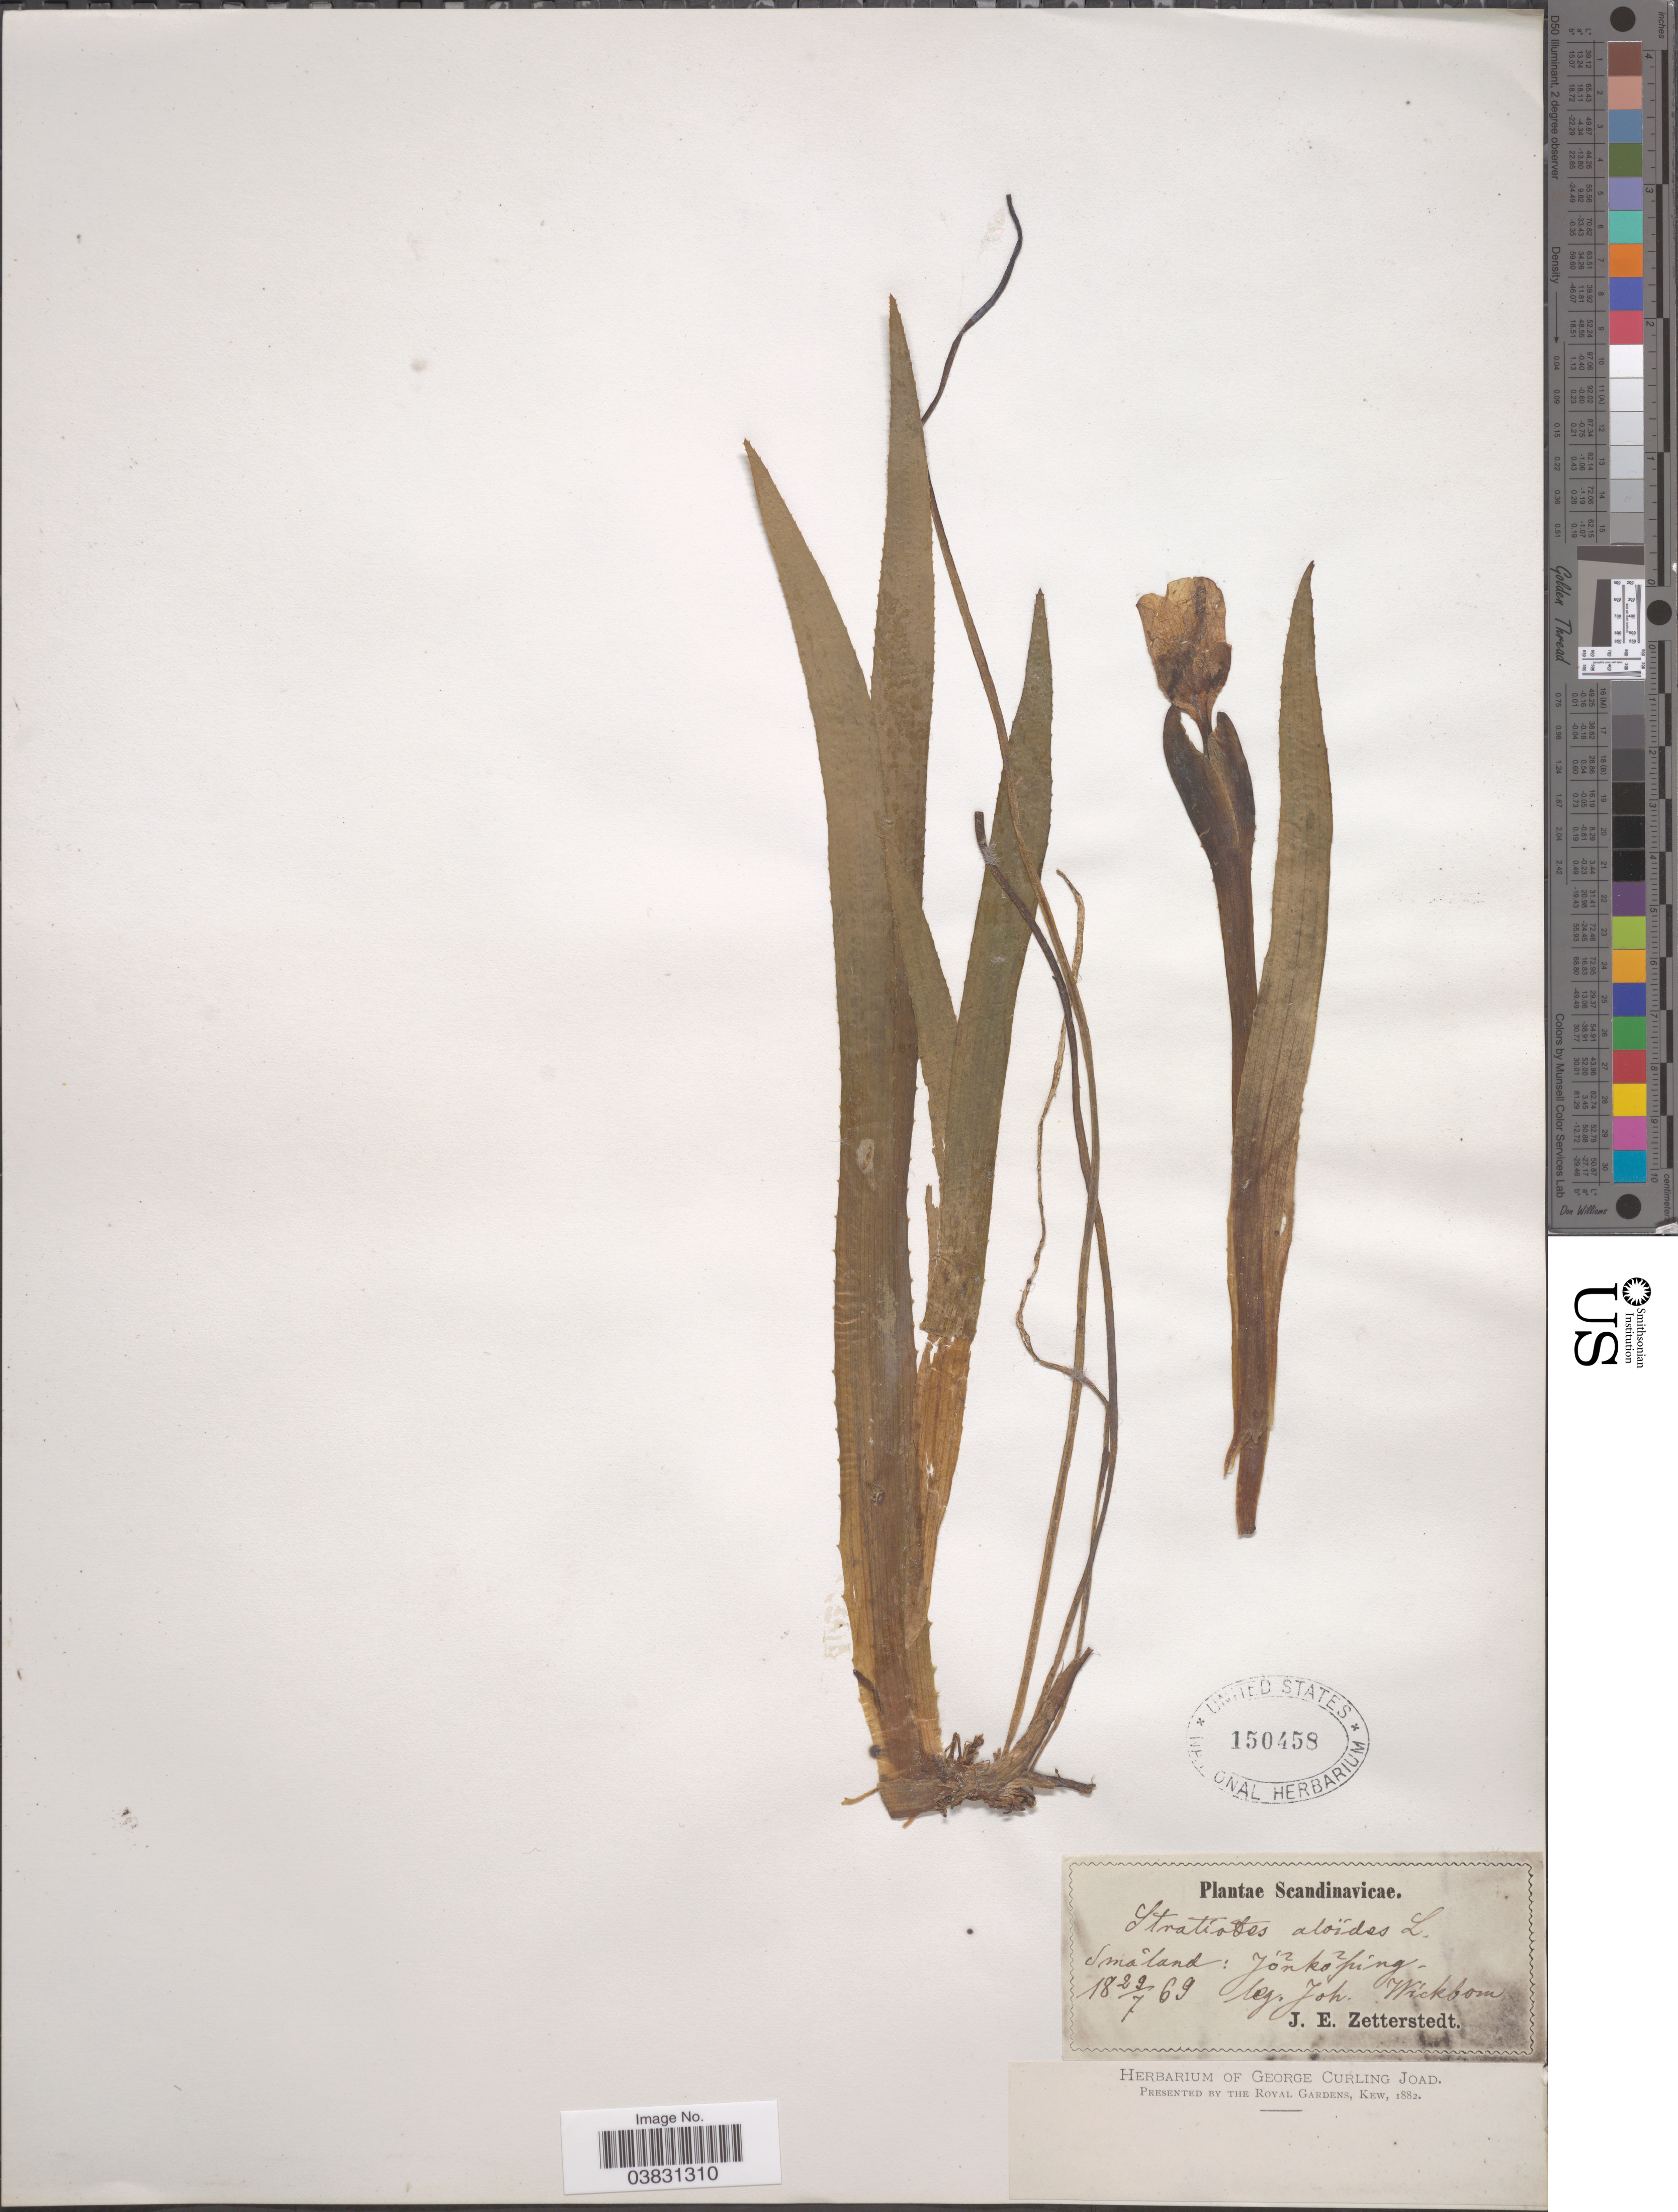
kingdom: Plantae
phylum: Tracheophyta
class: Liliopsida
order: Alismatales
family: Hydrocharitaceae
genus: Stratiotes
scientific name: Stratiotes aloides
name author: L.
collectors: J. Wickbom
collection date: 1869-07-29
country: Sweden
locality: Scandivanicae. Smăland: Jònkõping.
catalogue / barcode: US 150458